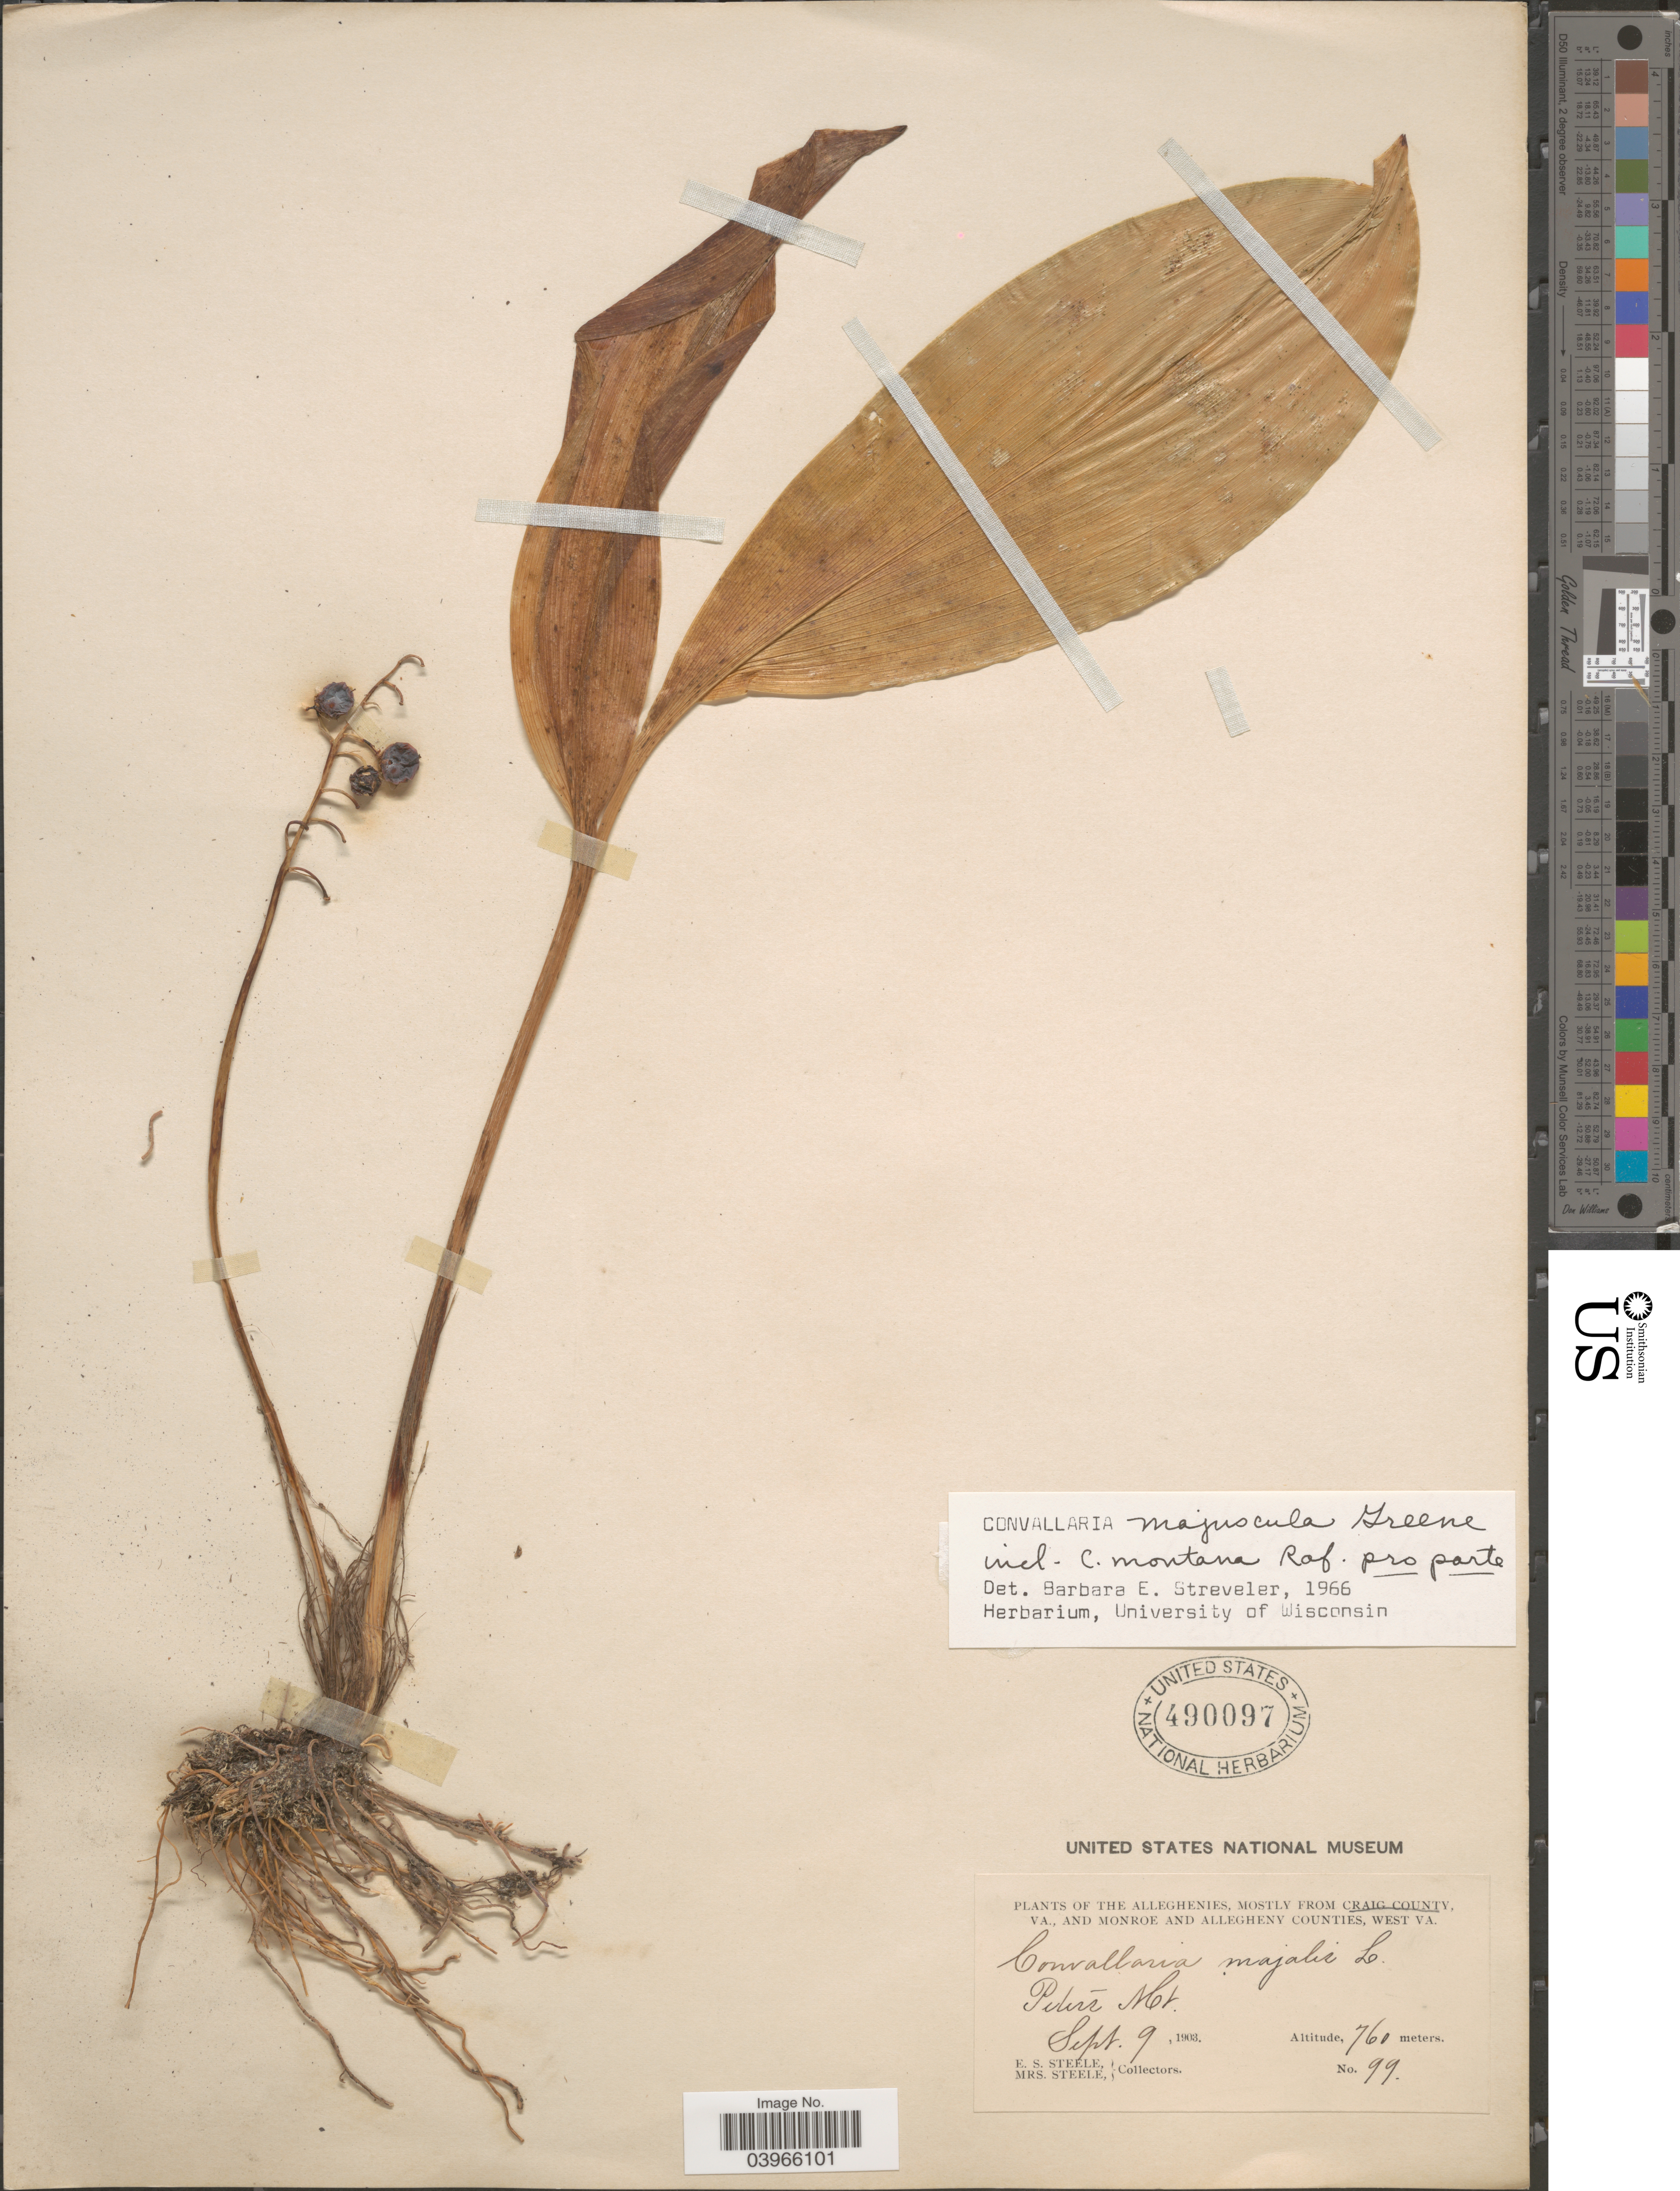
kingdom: Plantae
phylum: Tracheophyta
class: Liliopsida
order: Asparagales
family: Asparagaceae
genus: Convallaria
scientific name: Convallaria majuscula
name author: Greene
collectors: E. Steele & Mrs. E. S. Steele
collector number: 99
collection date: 1903-09-09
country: United States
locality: The Alleghenies, from Va., and Monroe and Allegheny Counties, West Va. Peters Mt.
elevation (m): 760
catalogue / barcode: US 490097